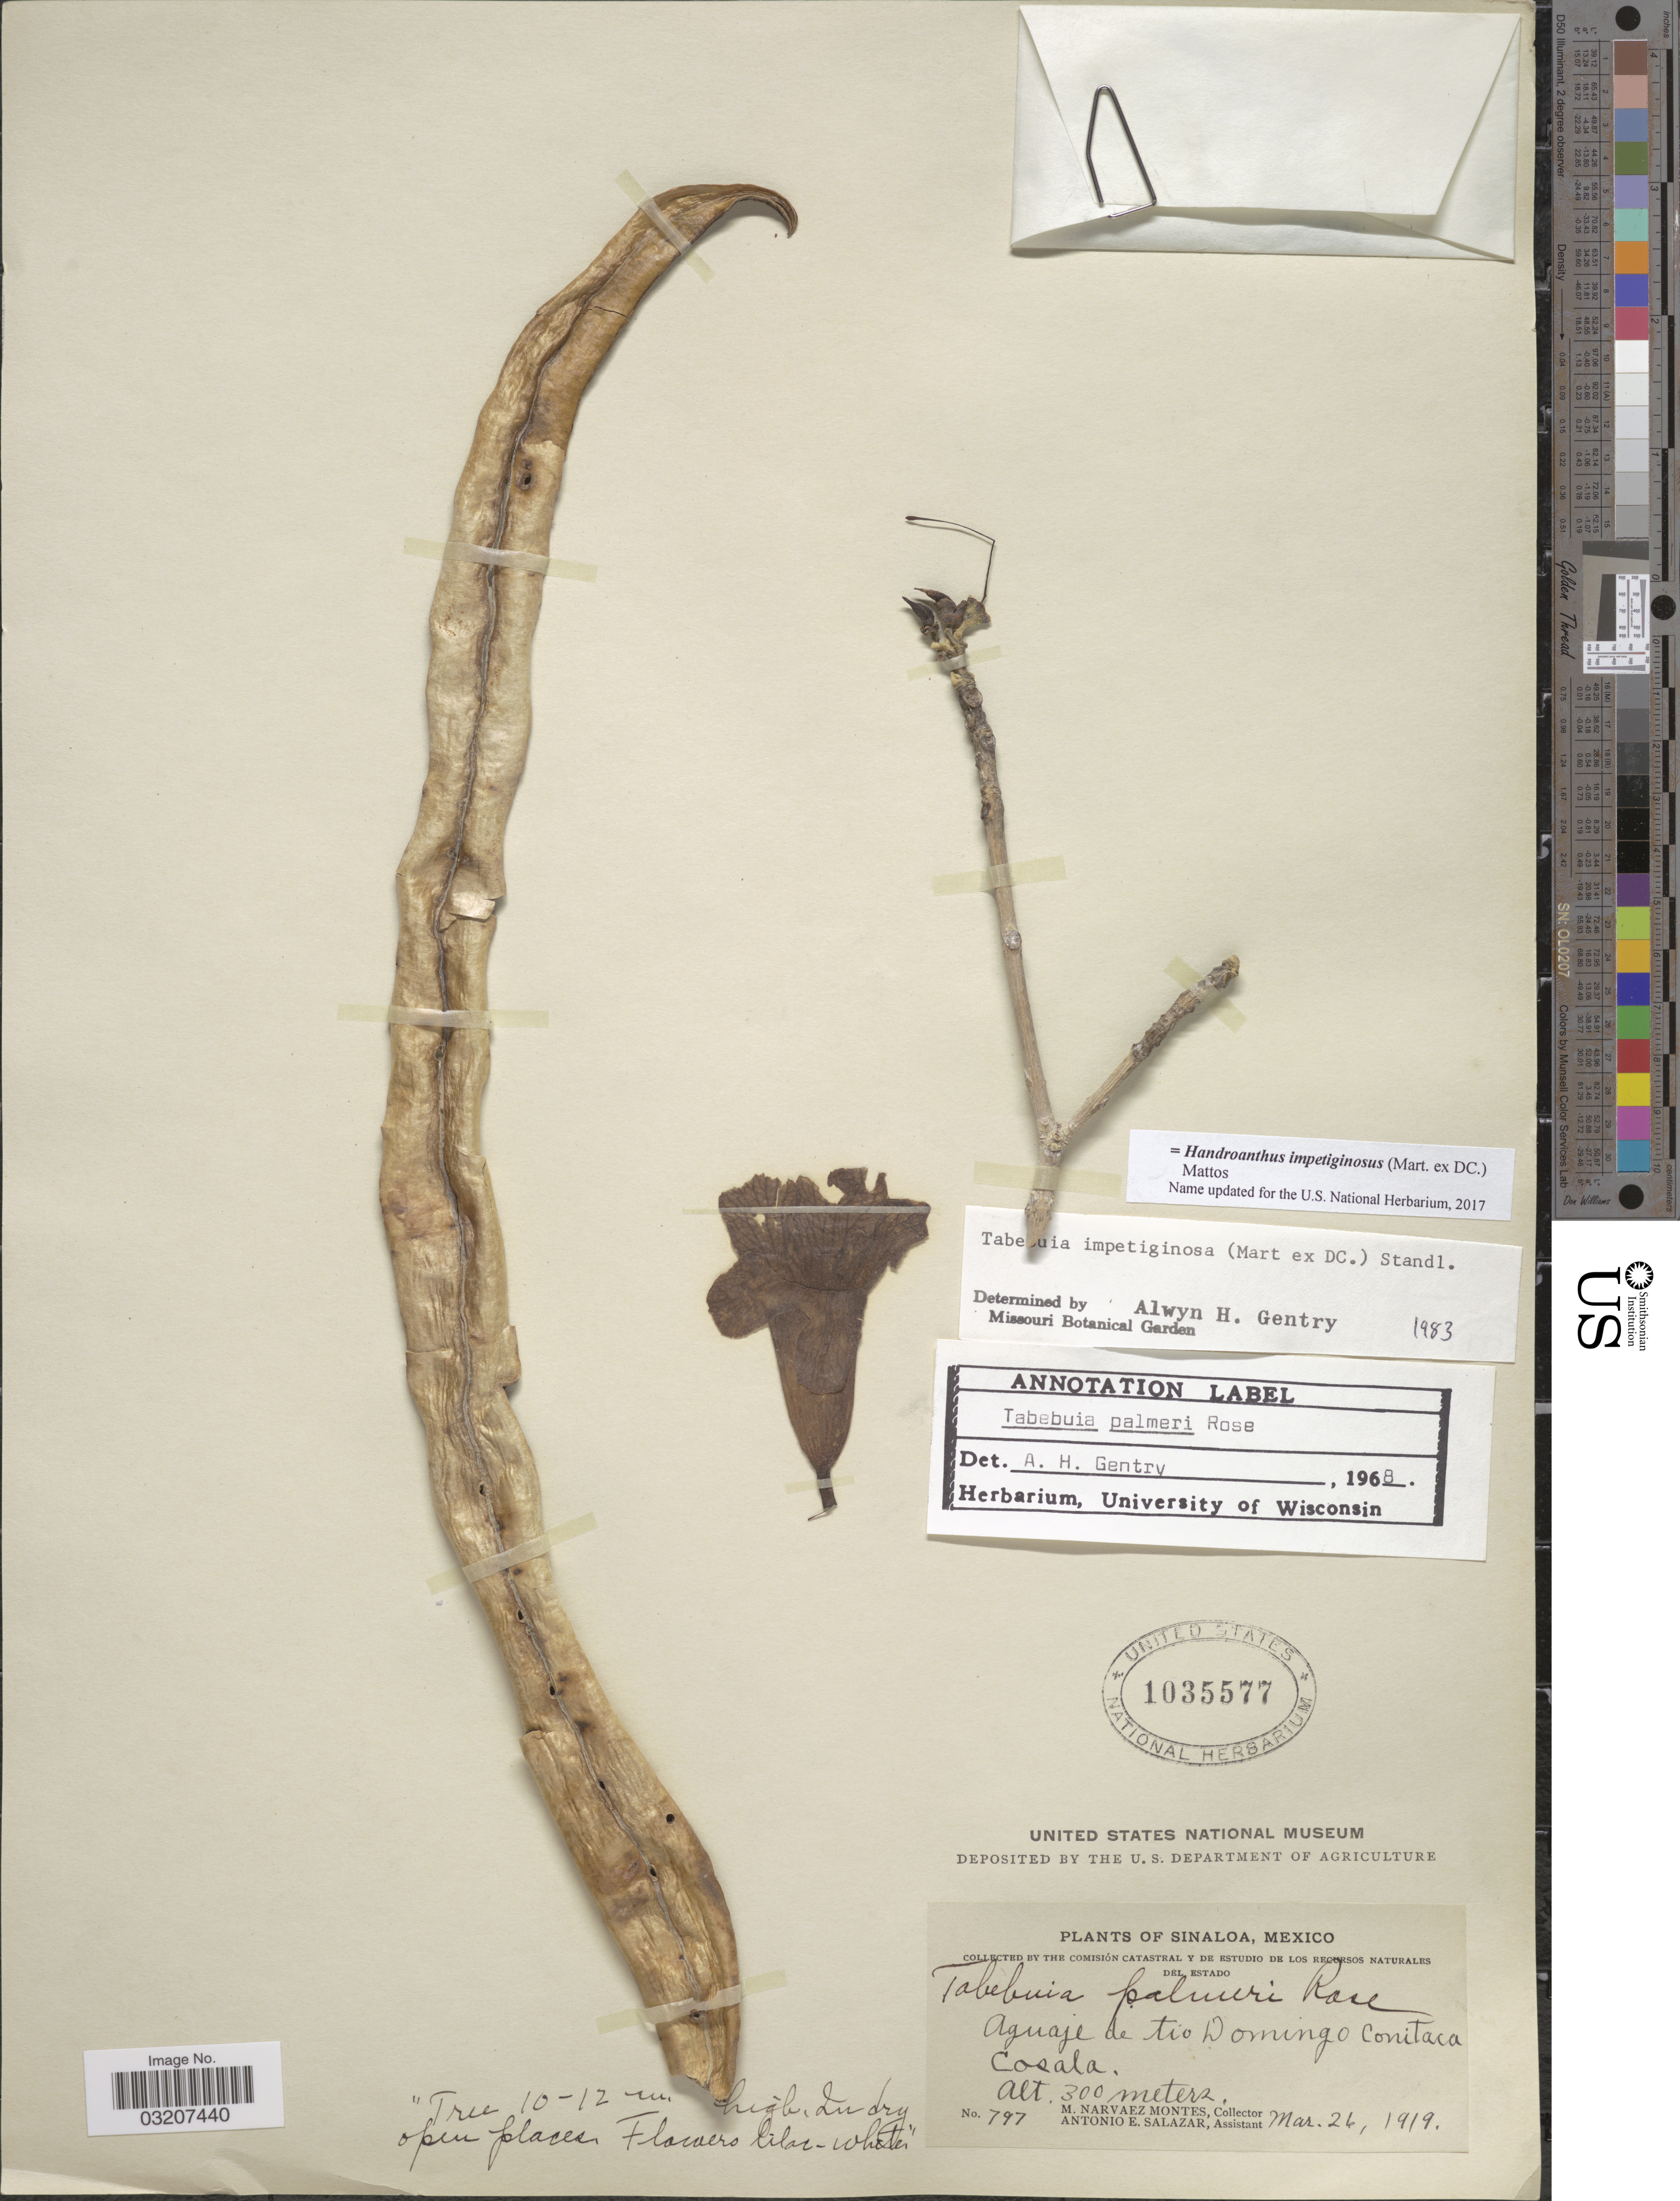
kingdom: Plantae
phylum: Tracheophyta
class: Magnoliopsida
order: Lamiales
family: Bignoniaceae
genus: Handroanthus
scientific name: Handroanthus impetiginosus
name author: (Mart. ex DC.) Mattos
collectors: M. Narvaez-Montes & A. E. Salazar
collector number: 797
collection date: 1919-03-26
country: Mexico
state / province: Sinaloa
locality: Aguaje de tio Domingo Conitaca Cosala.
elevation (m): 300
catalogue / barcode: US 1035577